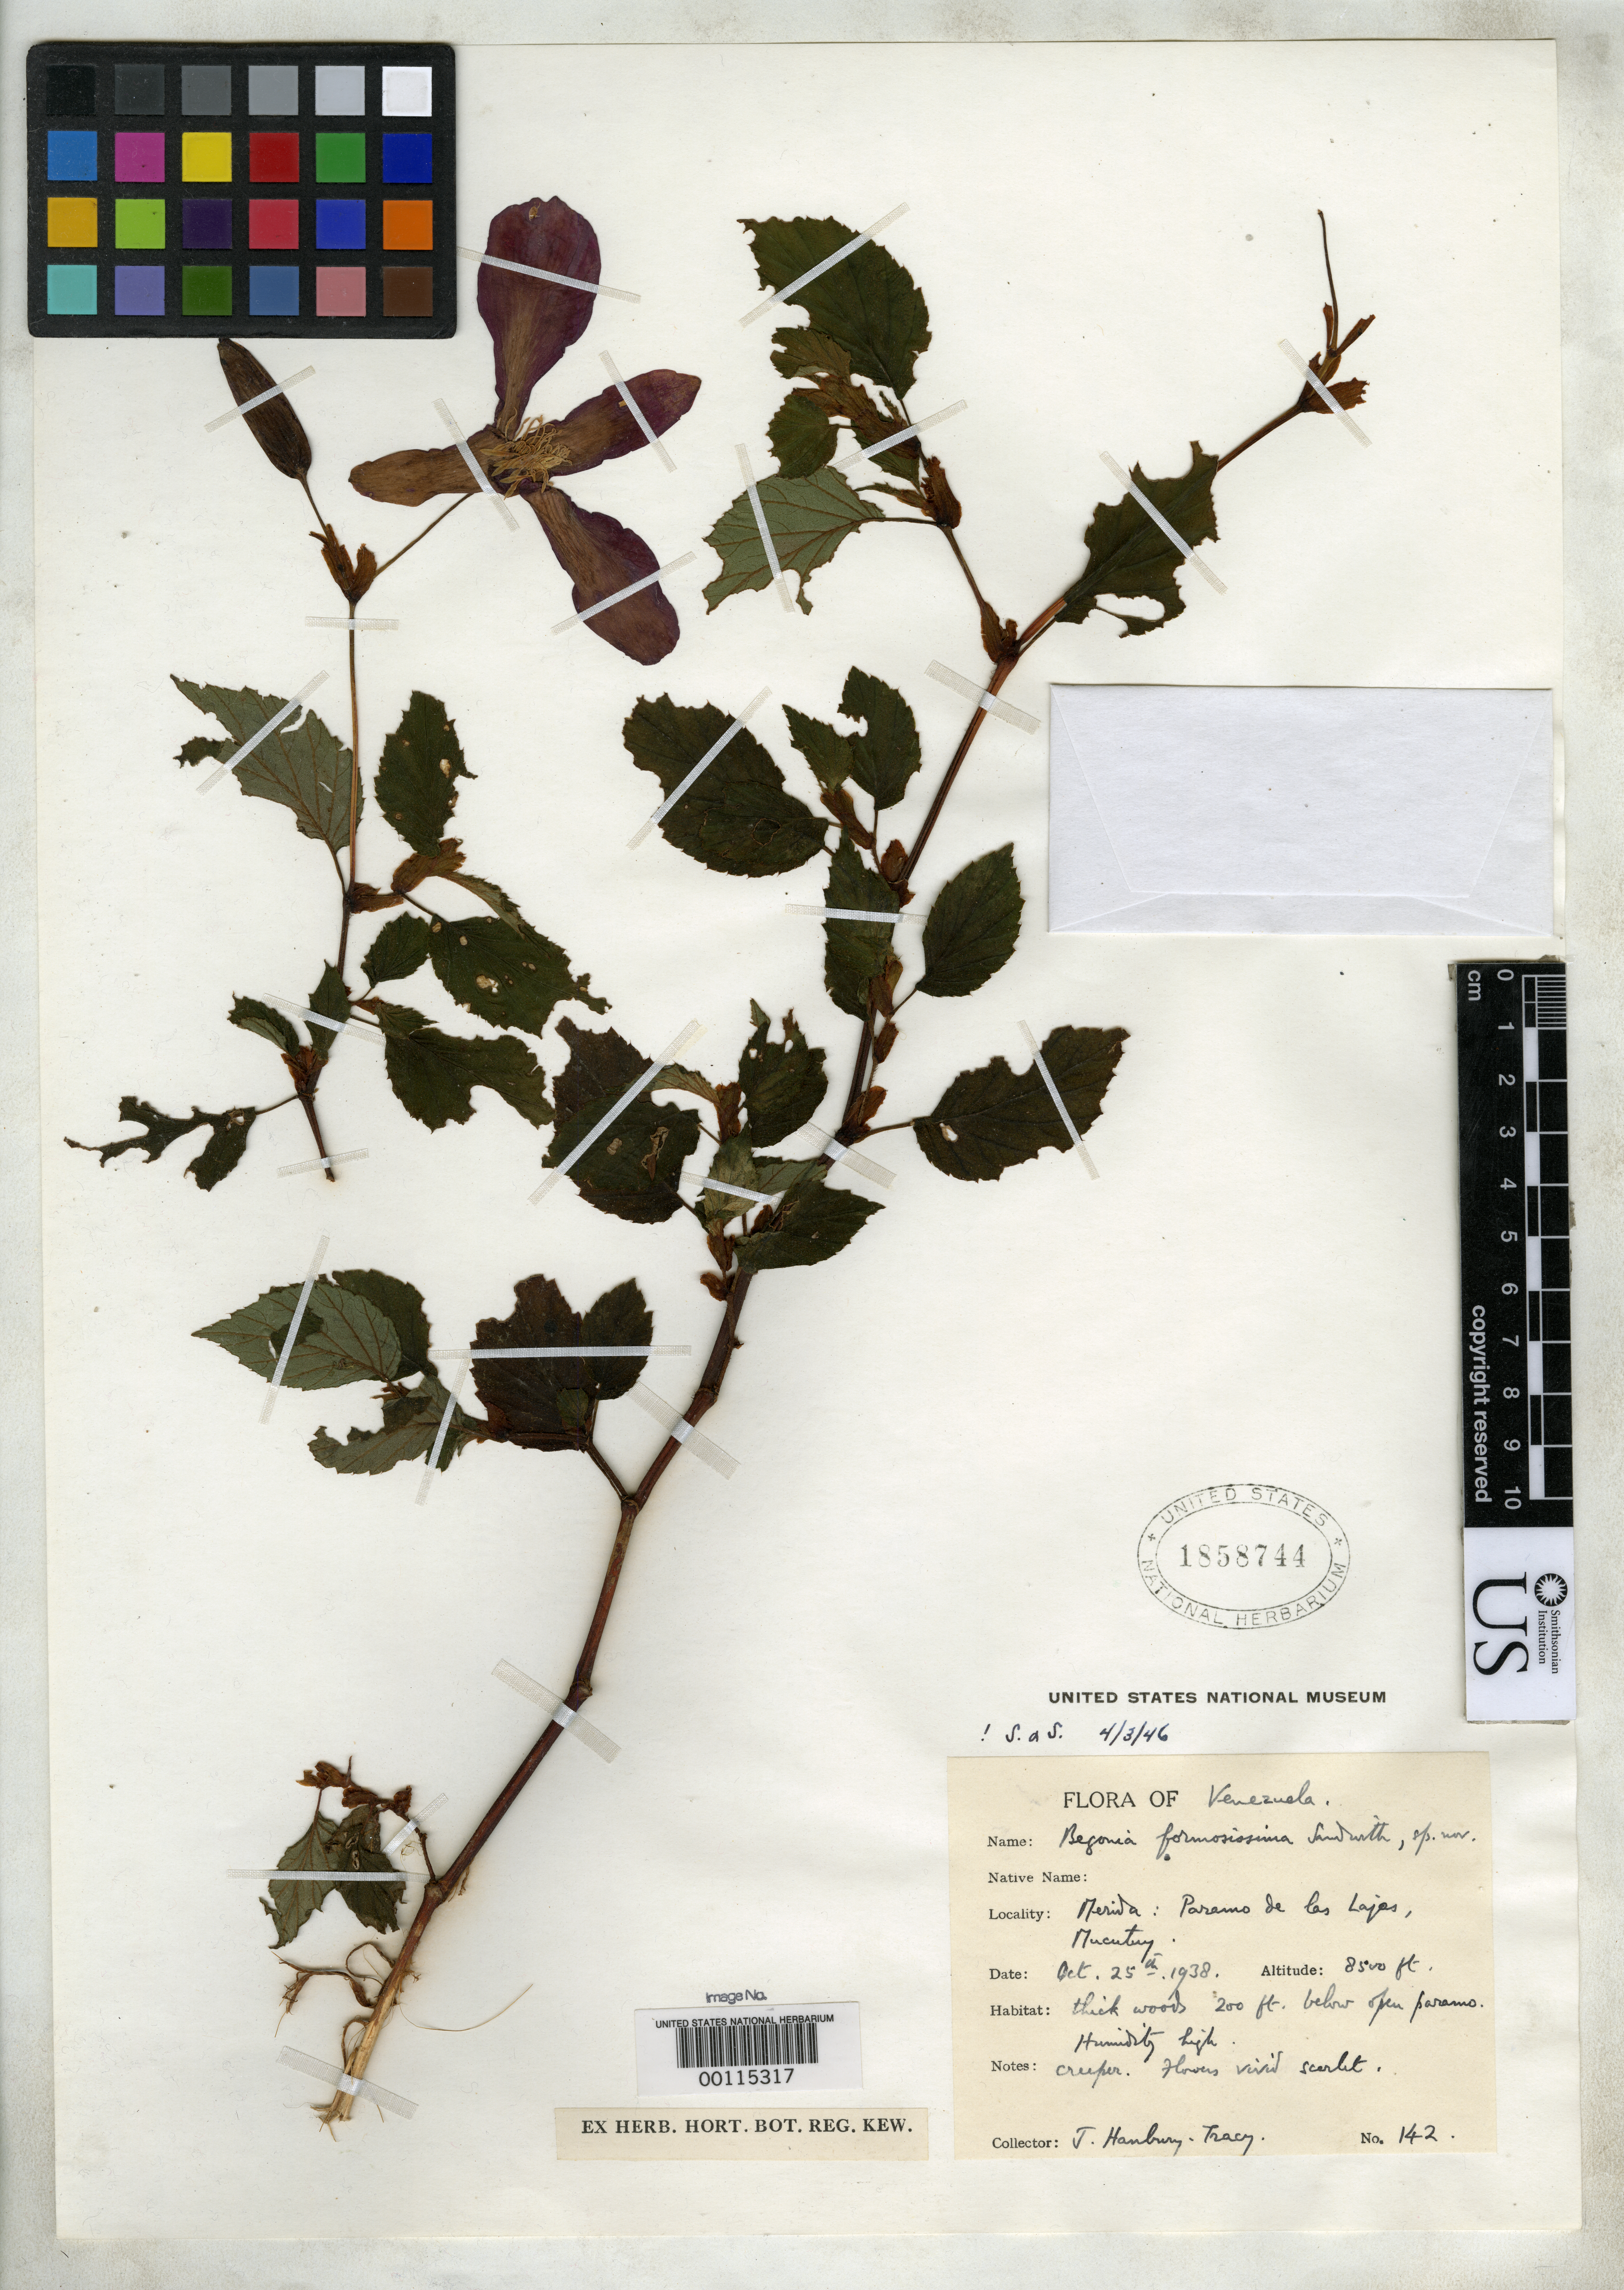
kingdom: Plantae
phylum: Tracheophyta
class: Magnoliopsida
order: Cucurbitales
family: Begoniaceae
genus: Begonia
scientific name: Begonia formosissima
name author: Sandwith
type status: Isotype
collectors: J. Hanbury-Tracy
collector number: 142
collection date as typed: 25 Oct 1938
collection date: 1938-10-25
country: Venezuela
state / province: Mérida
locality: Paramo de las Lojas, Mucutuy.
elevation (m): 2550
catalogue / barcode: US 1858744